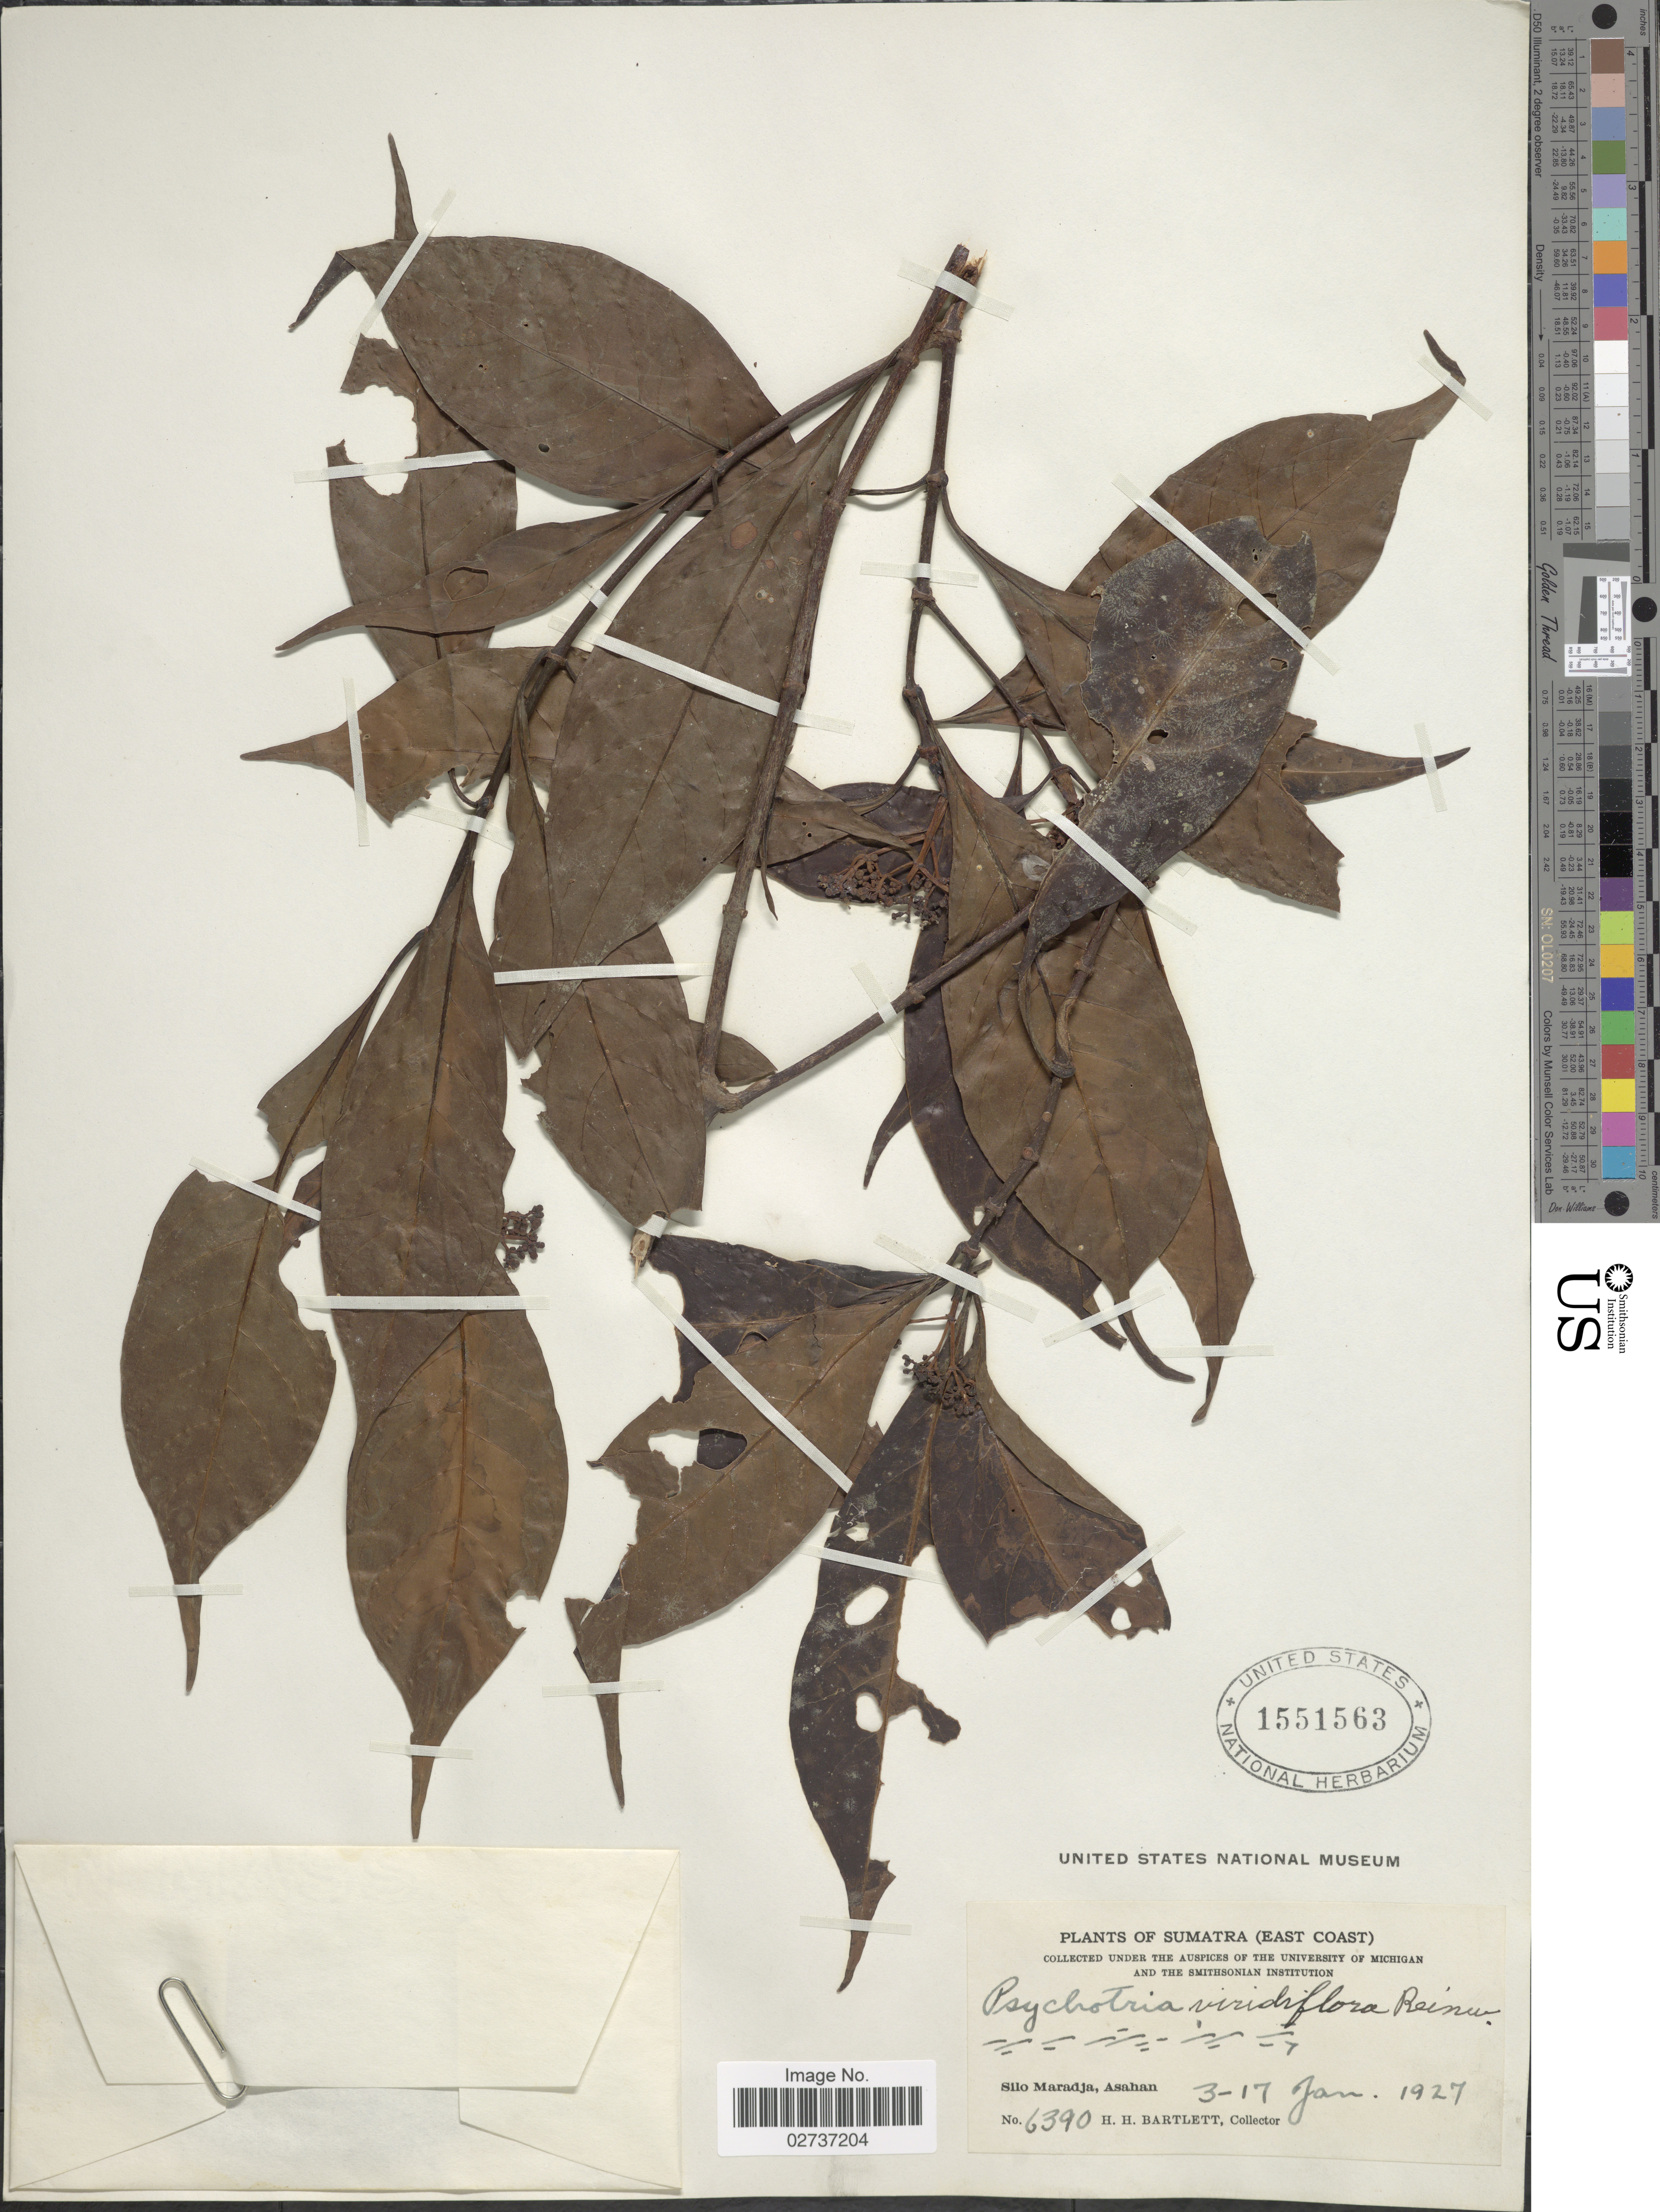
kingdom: Plantae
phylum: Tracheophyta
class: Magnoliopsida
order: Gentianales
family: Rubiaceae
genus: Psychotria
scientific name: Psychotria viridiflora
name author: Reinw. ex Blume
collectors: H. H. Bartlett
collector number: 6390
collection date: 1927-01-03/1927-01-17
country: Indonesia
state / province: Sumatra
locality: East Coast, Silo Maradja, Asahan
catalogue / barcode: US 1551563